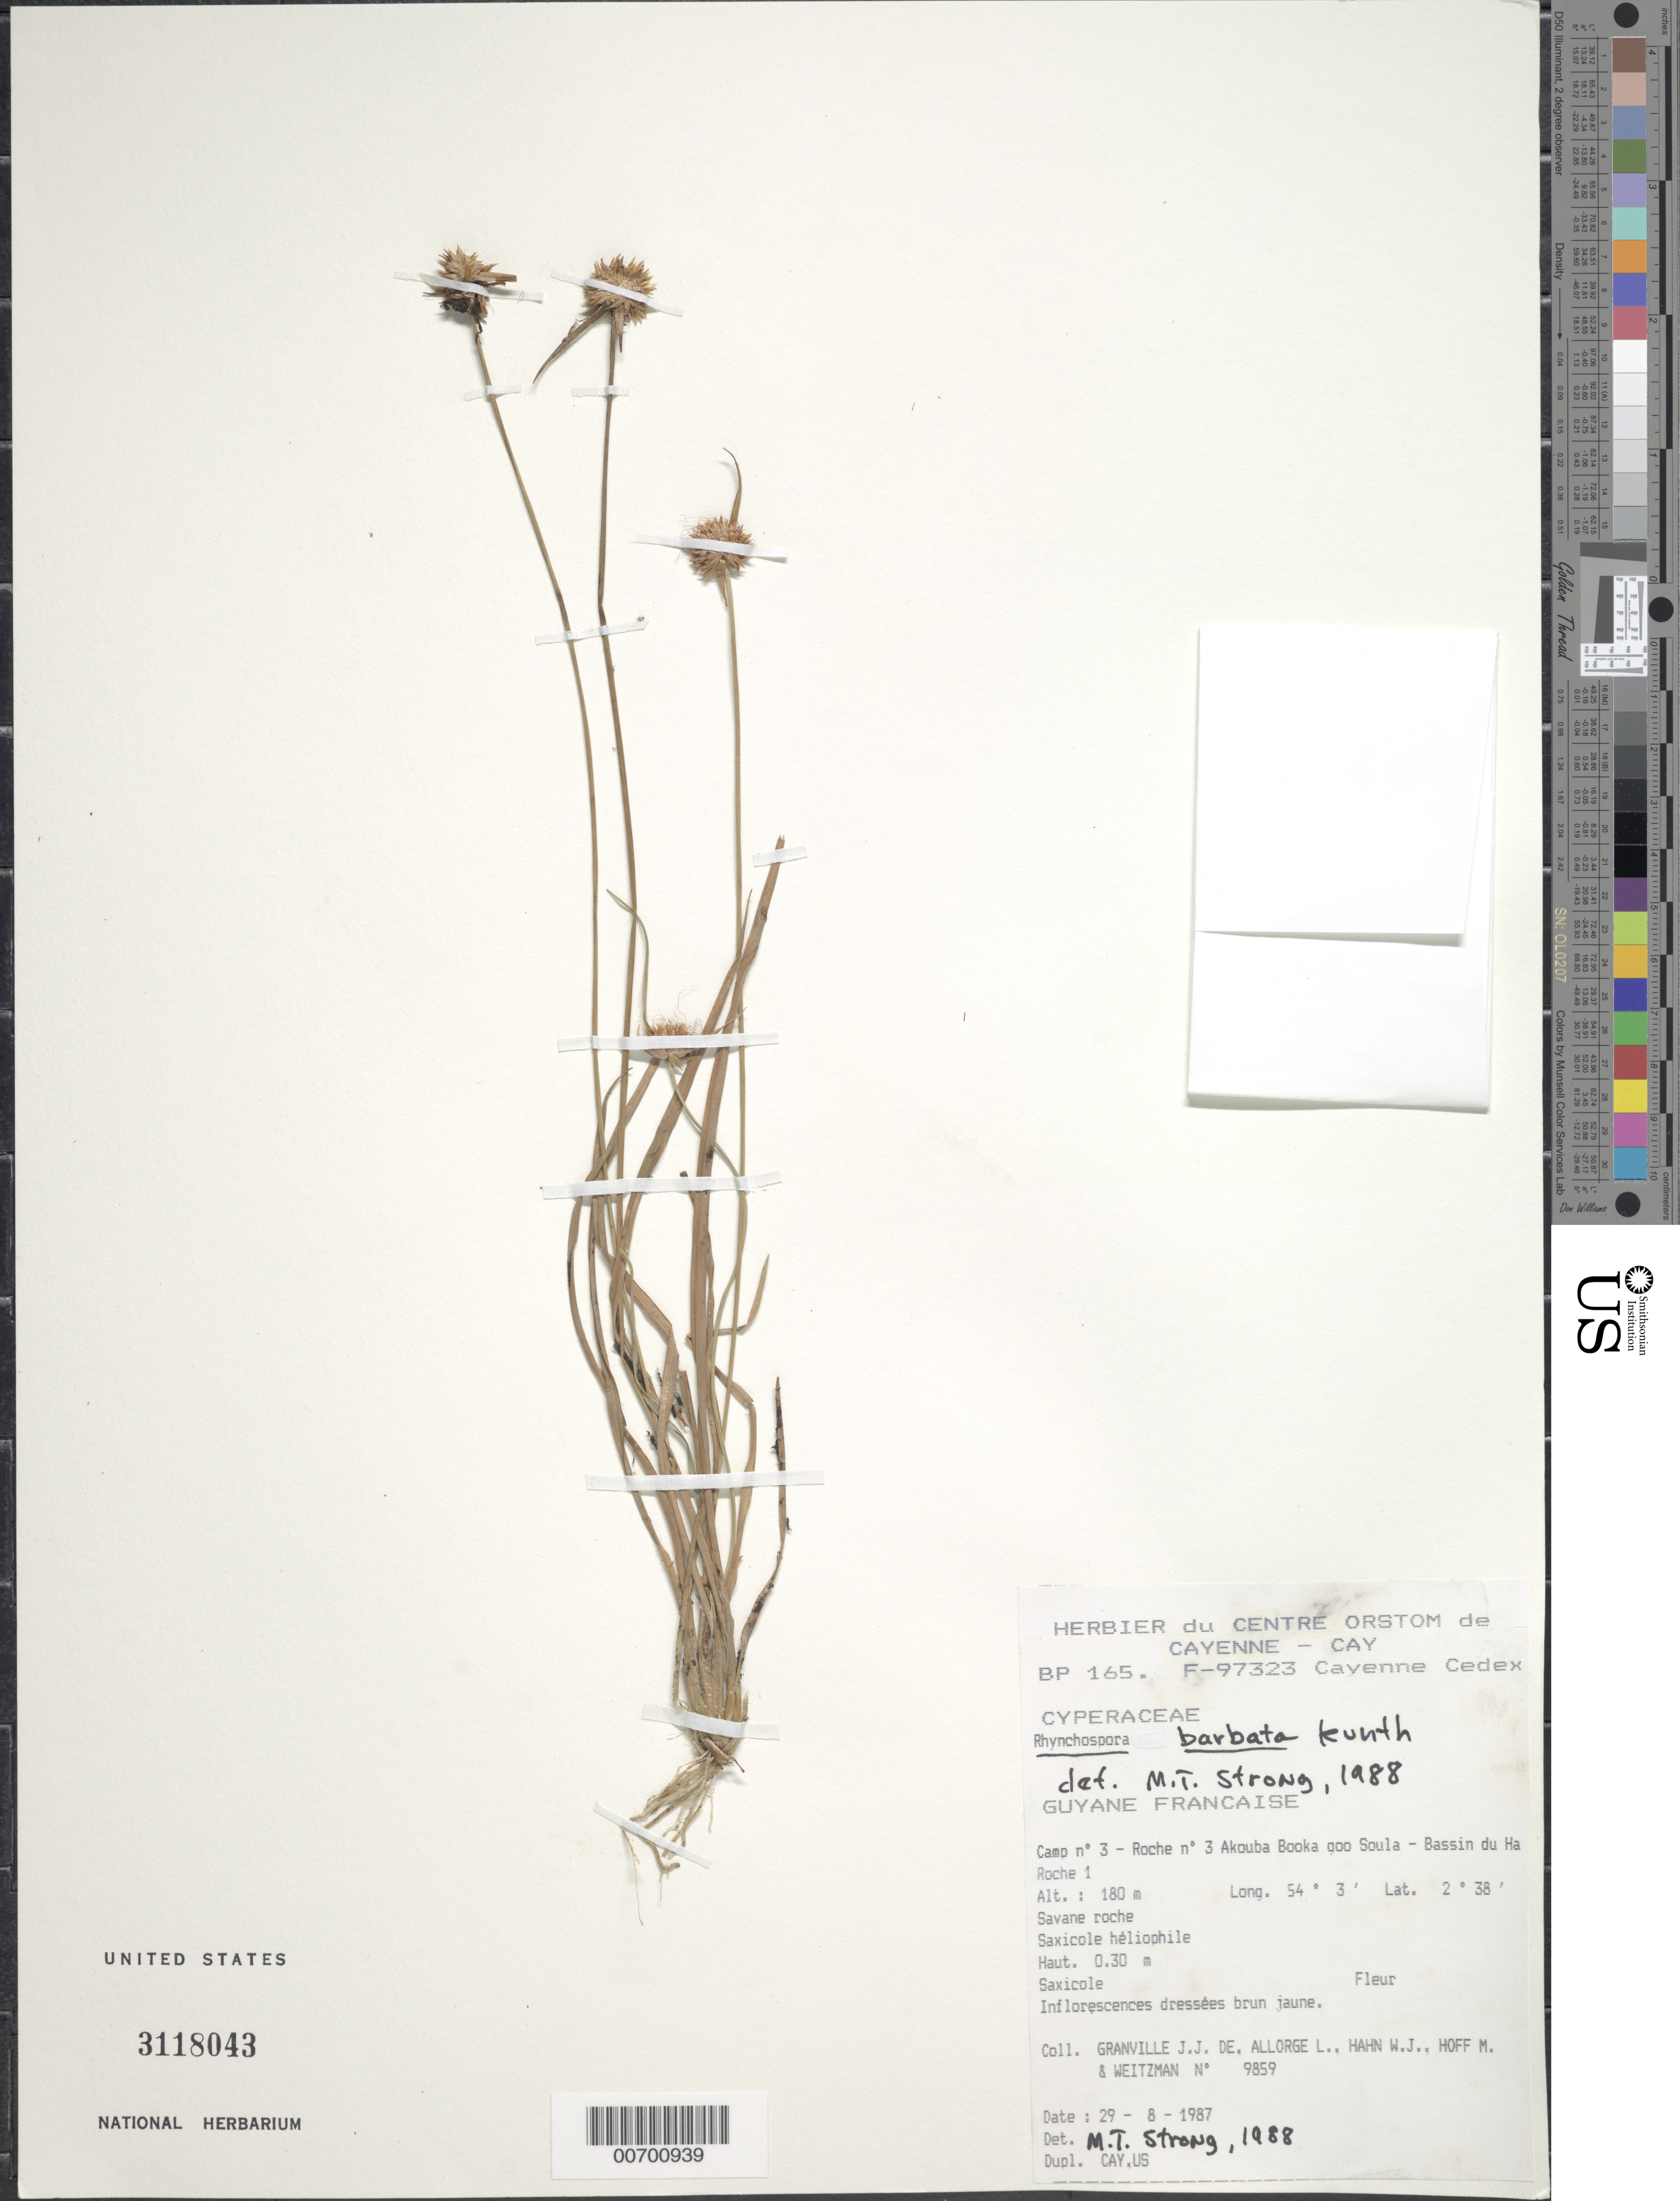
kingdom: Plantae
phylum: Tracheophyta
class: Liliopsida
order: Poales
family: Cyperaceae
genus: Rhynchospora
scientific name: Rhynchospora barbata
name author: (Vahl) Kunth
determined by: Alves, K.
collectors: J.-J. de Granville, L. Allorge, W. J. Hahn, M. Hoff & A. L. Weitzman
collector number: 9859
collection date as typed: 29-Aug-87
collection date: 1987-08-29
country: French Guiana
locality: Akouba Booka goo Soula, Camp #3, Roche no. 2, Bassin du Haut-Marouini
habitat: Savane roche.Saxicole heliophile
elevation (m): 180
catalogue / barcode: US 3118043